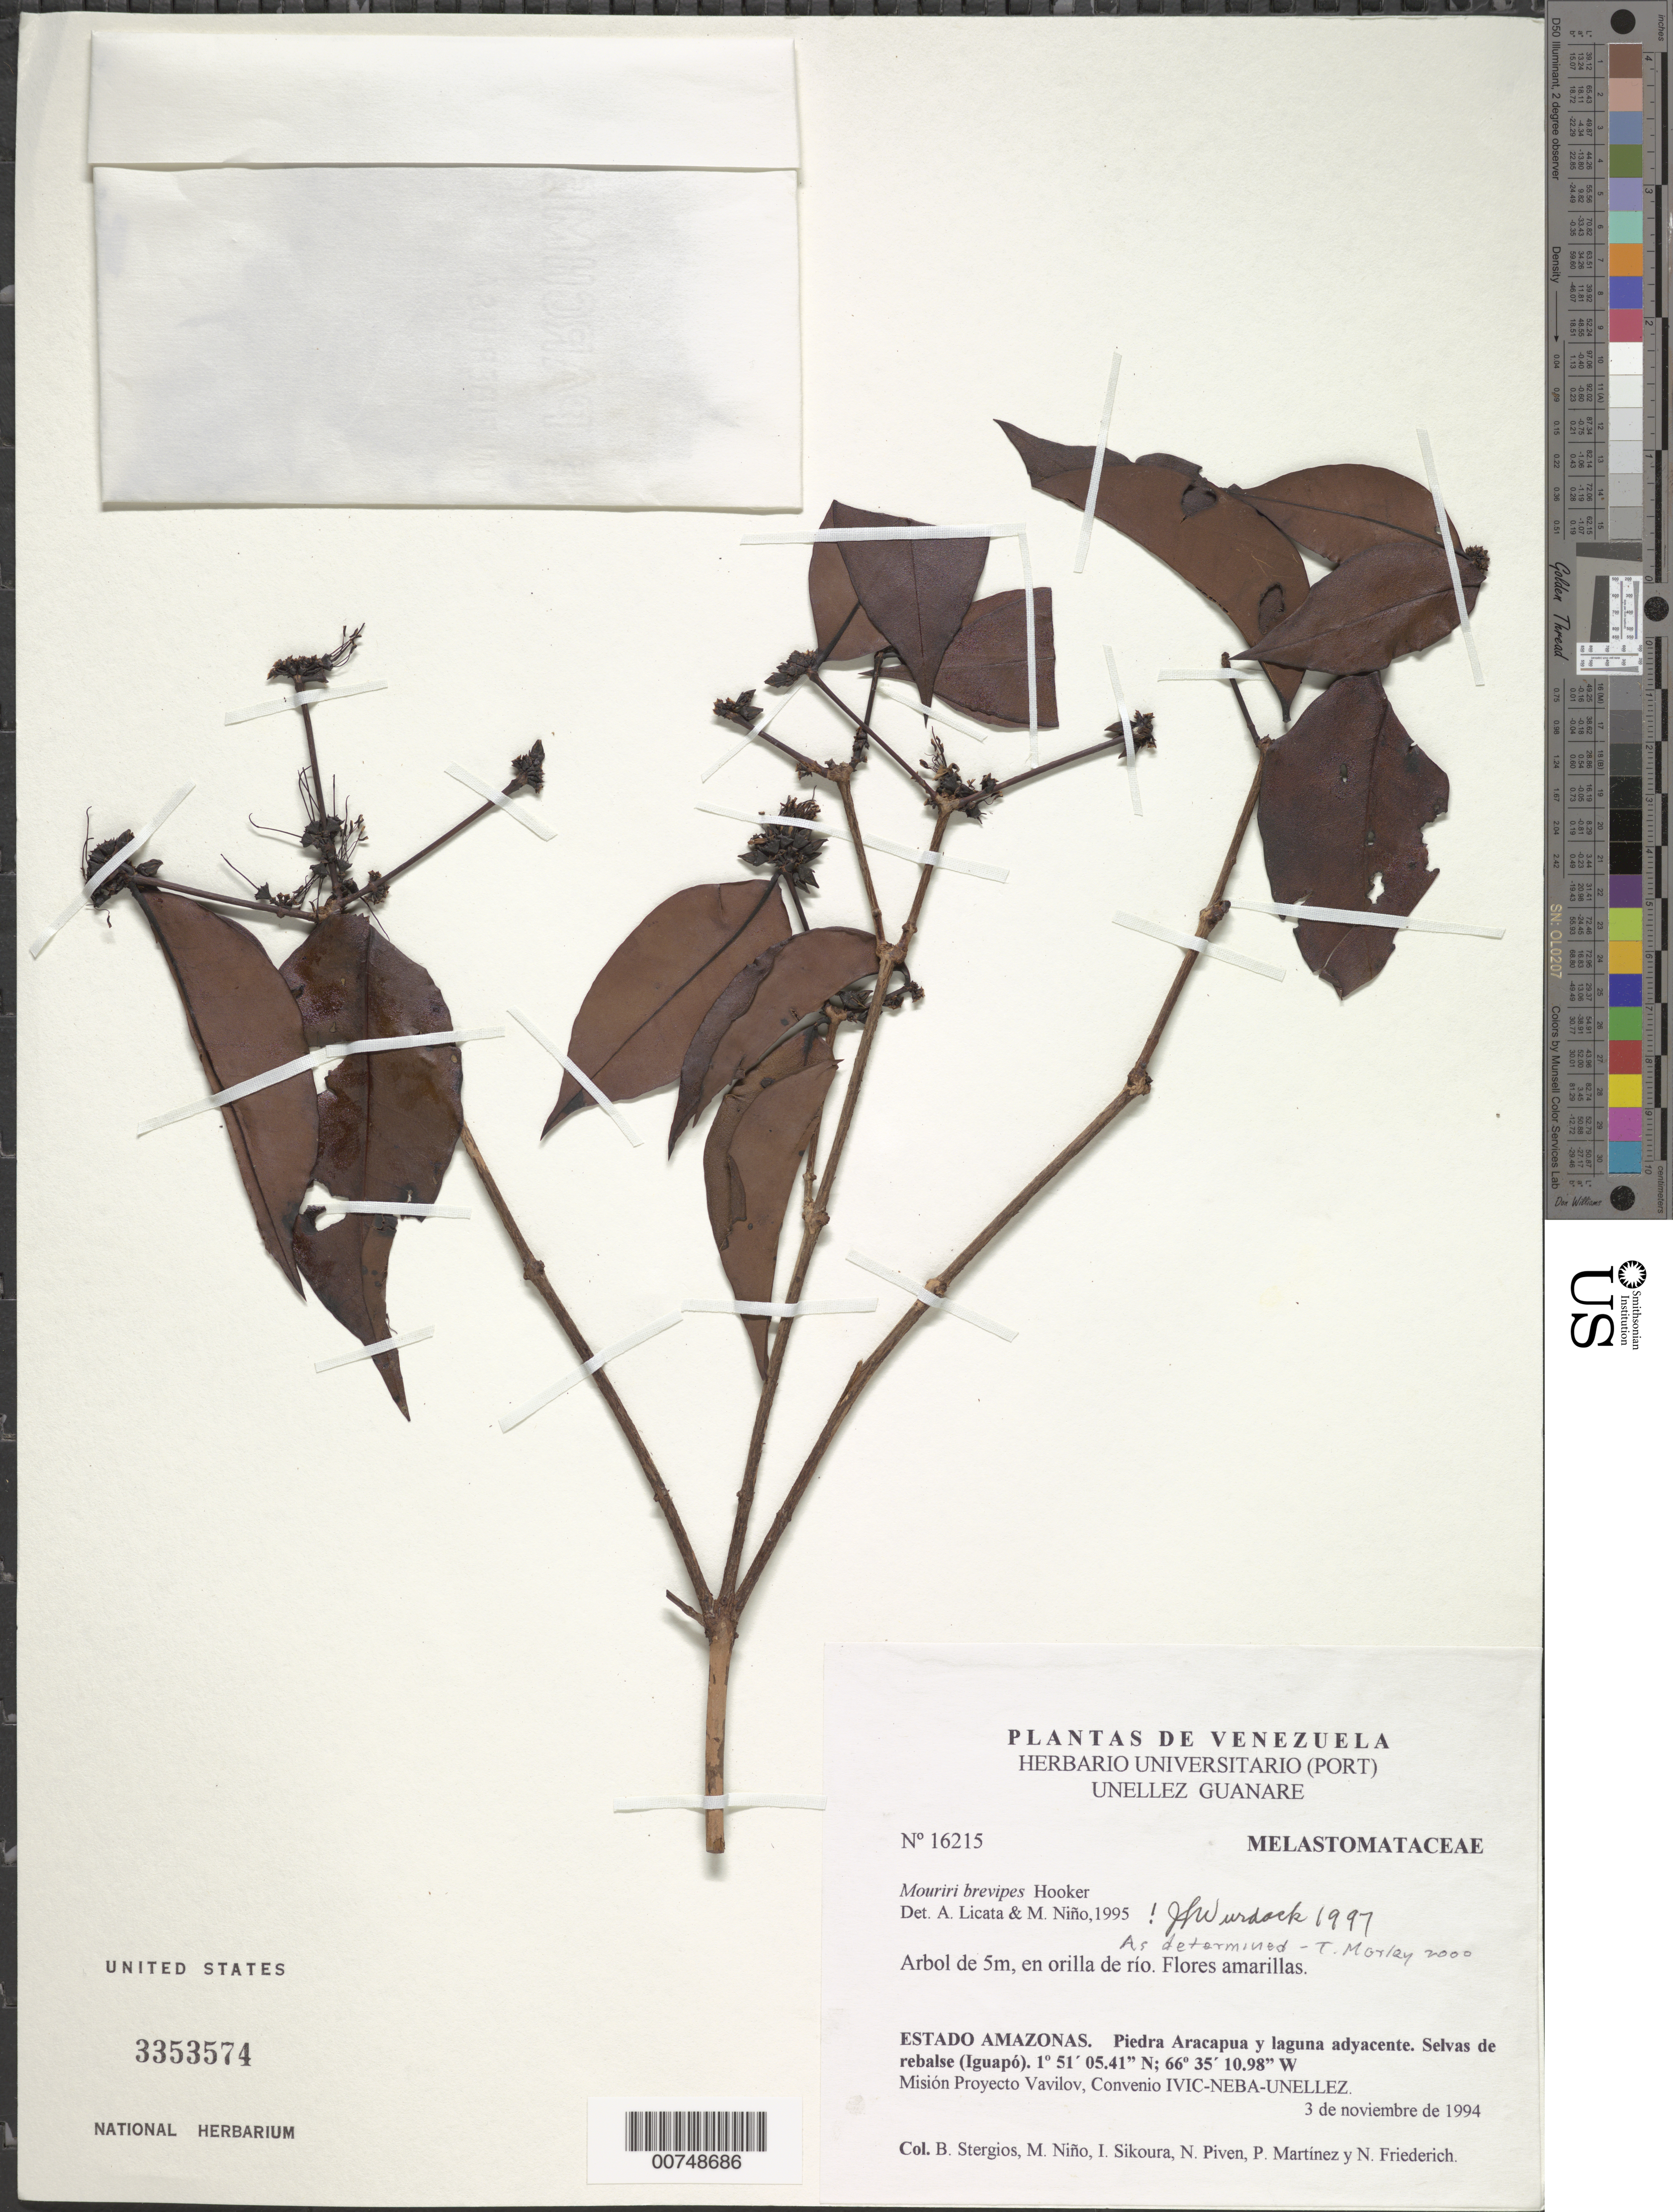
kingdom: Plantae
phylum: Tracheophyta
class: Magnoliopsida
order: Myrtales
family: Melastomataceae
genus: Mouriri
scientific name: Mouriri brevipes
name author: Gardner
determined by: Morley, T.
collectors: B. G. Stergios, S. M. Niño, I. Sikoura, N. Piven, P. Martinez & N. Friederich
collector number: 16215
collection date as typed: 3-Nov-94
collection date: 1994-11-03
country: Venezuela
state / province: Amazonas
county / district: Río Negro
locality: Piedra Aracapua y laguna adyacente; Mision Proyecto Vavilov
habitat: Orilla de río, selvas de rebalse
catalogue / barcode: US 3353574